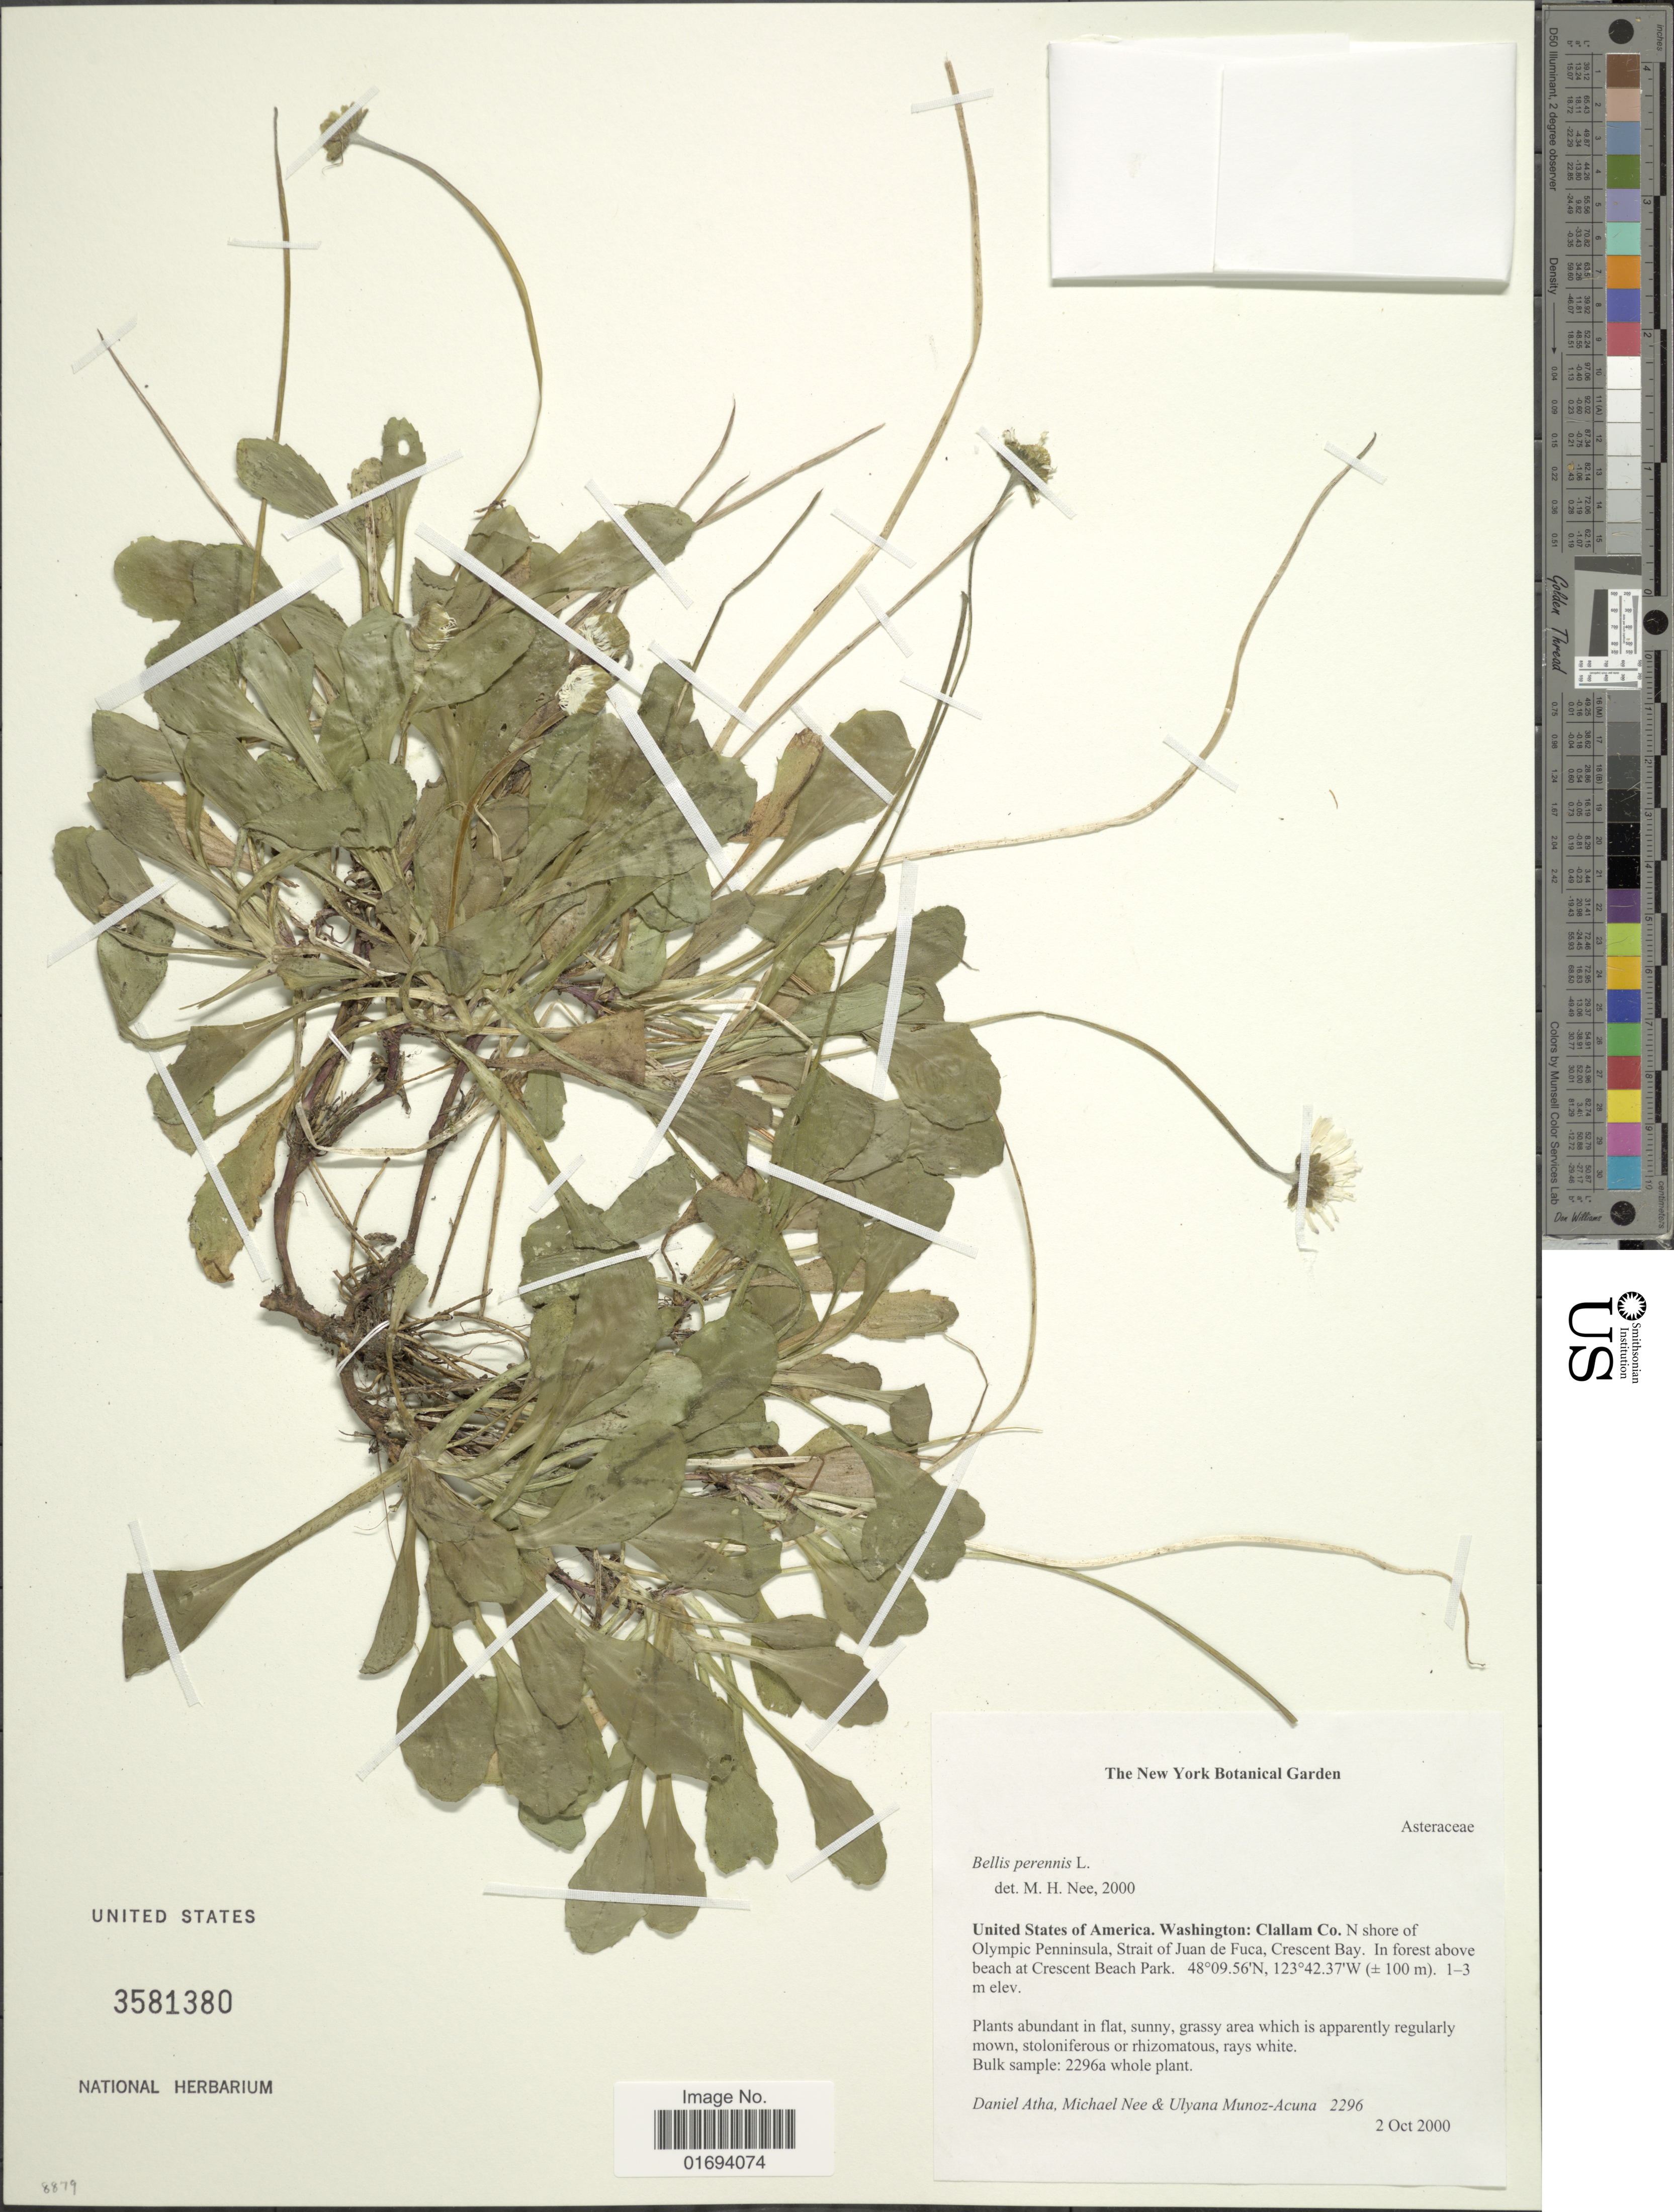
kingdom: Plantae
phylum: Tracheophyta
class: Magnoliopsida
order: Asterales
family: Asteraceae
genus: Bellis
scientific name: Bellis perennis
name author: L.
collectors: P. C. Standley, M. Nee & U. Munoz-Acuna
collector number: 2296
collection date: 2000-10-02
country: United States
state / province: Washington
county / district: Clallam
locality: United States of Anerica. Washington: Clallam Co. N shore of Olympic Penninsula, Strait of Juan de Fuca, Crescent Bay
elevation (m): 1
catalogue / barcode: US 3581380